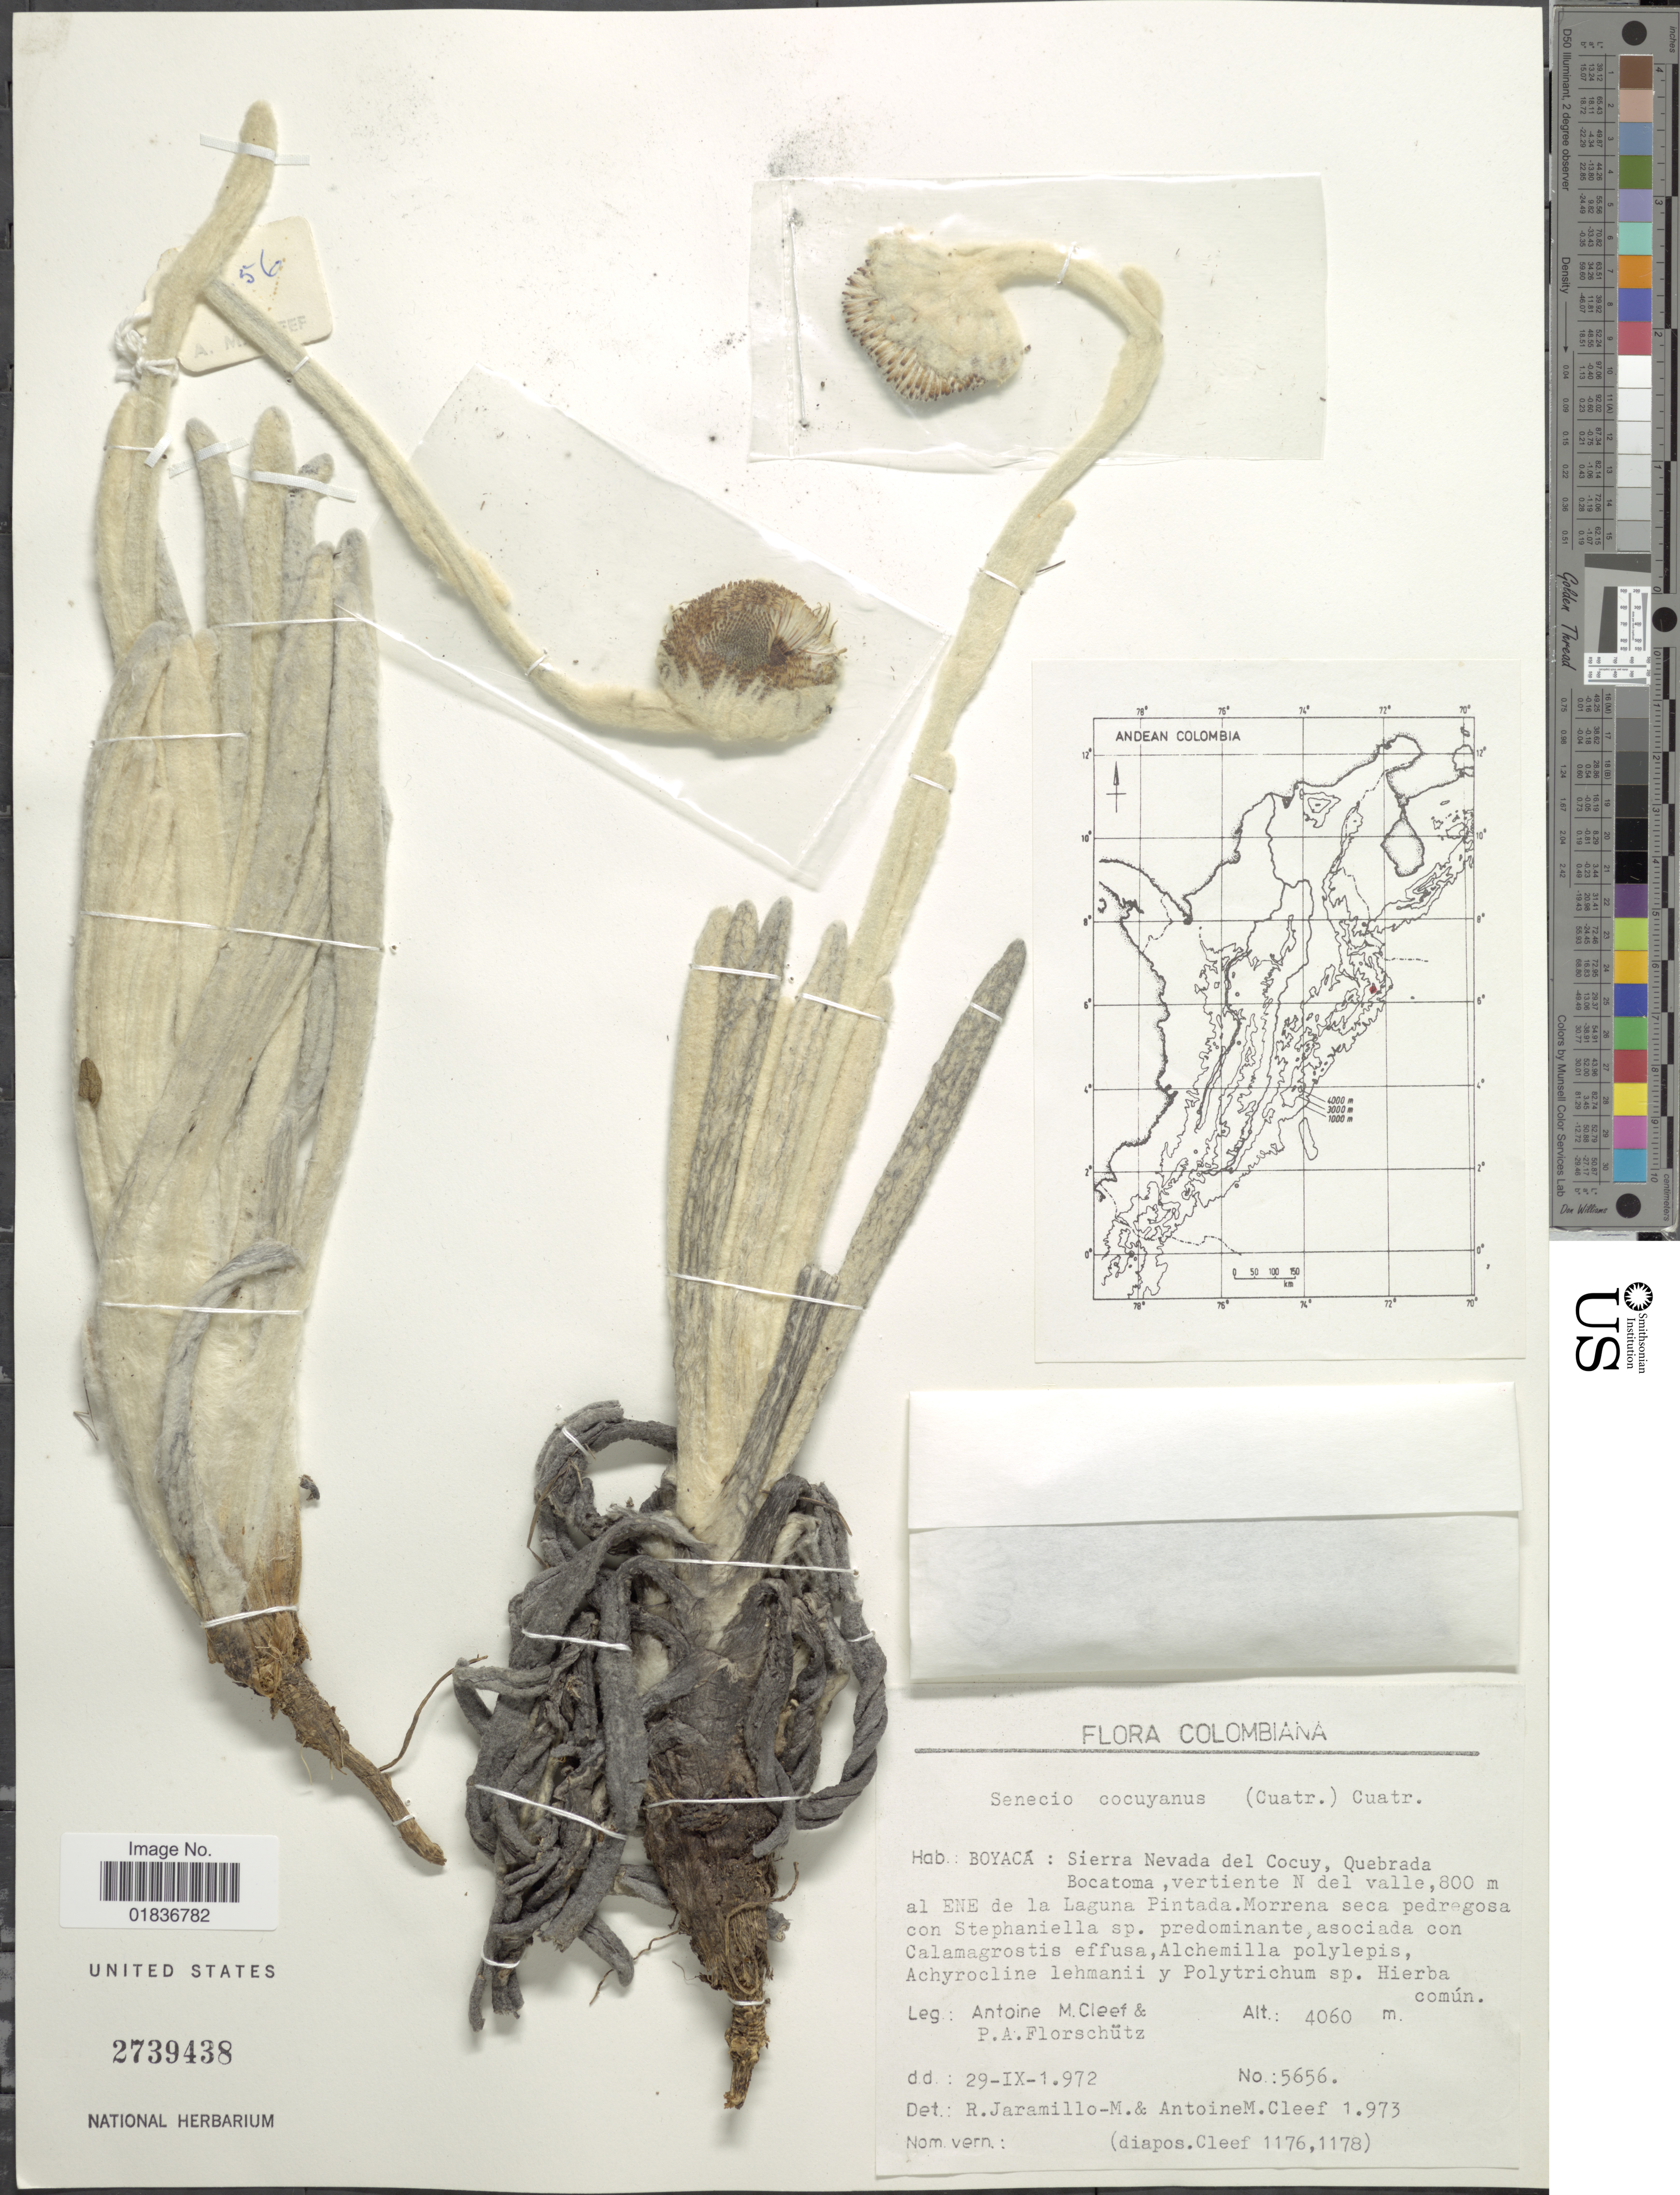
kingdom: Plantae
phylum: Tracheophyta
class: Magnoliopsida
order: Asterales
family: Asteraceae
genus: Senecio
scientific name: Senecio cocuyanus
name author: Cuatrec.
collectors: A. M. Cleef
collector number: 5656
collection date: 1972-09-29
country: Colombia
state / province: Boyacá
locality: Boyacá: Sierra Nevada del Cocuy, Quebrada Bocatoma, vertiente N del valle, 800 m al ENE de la Laguna Pintada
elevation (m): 4060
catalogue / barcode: US 2739438